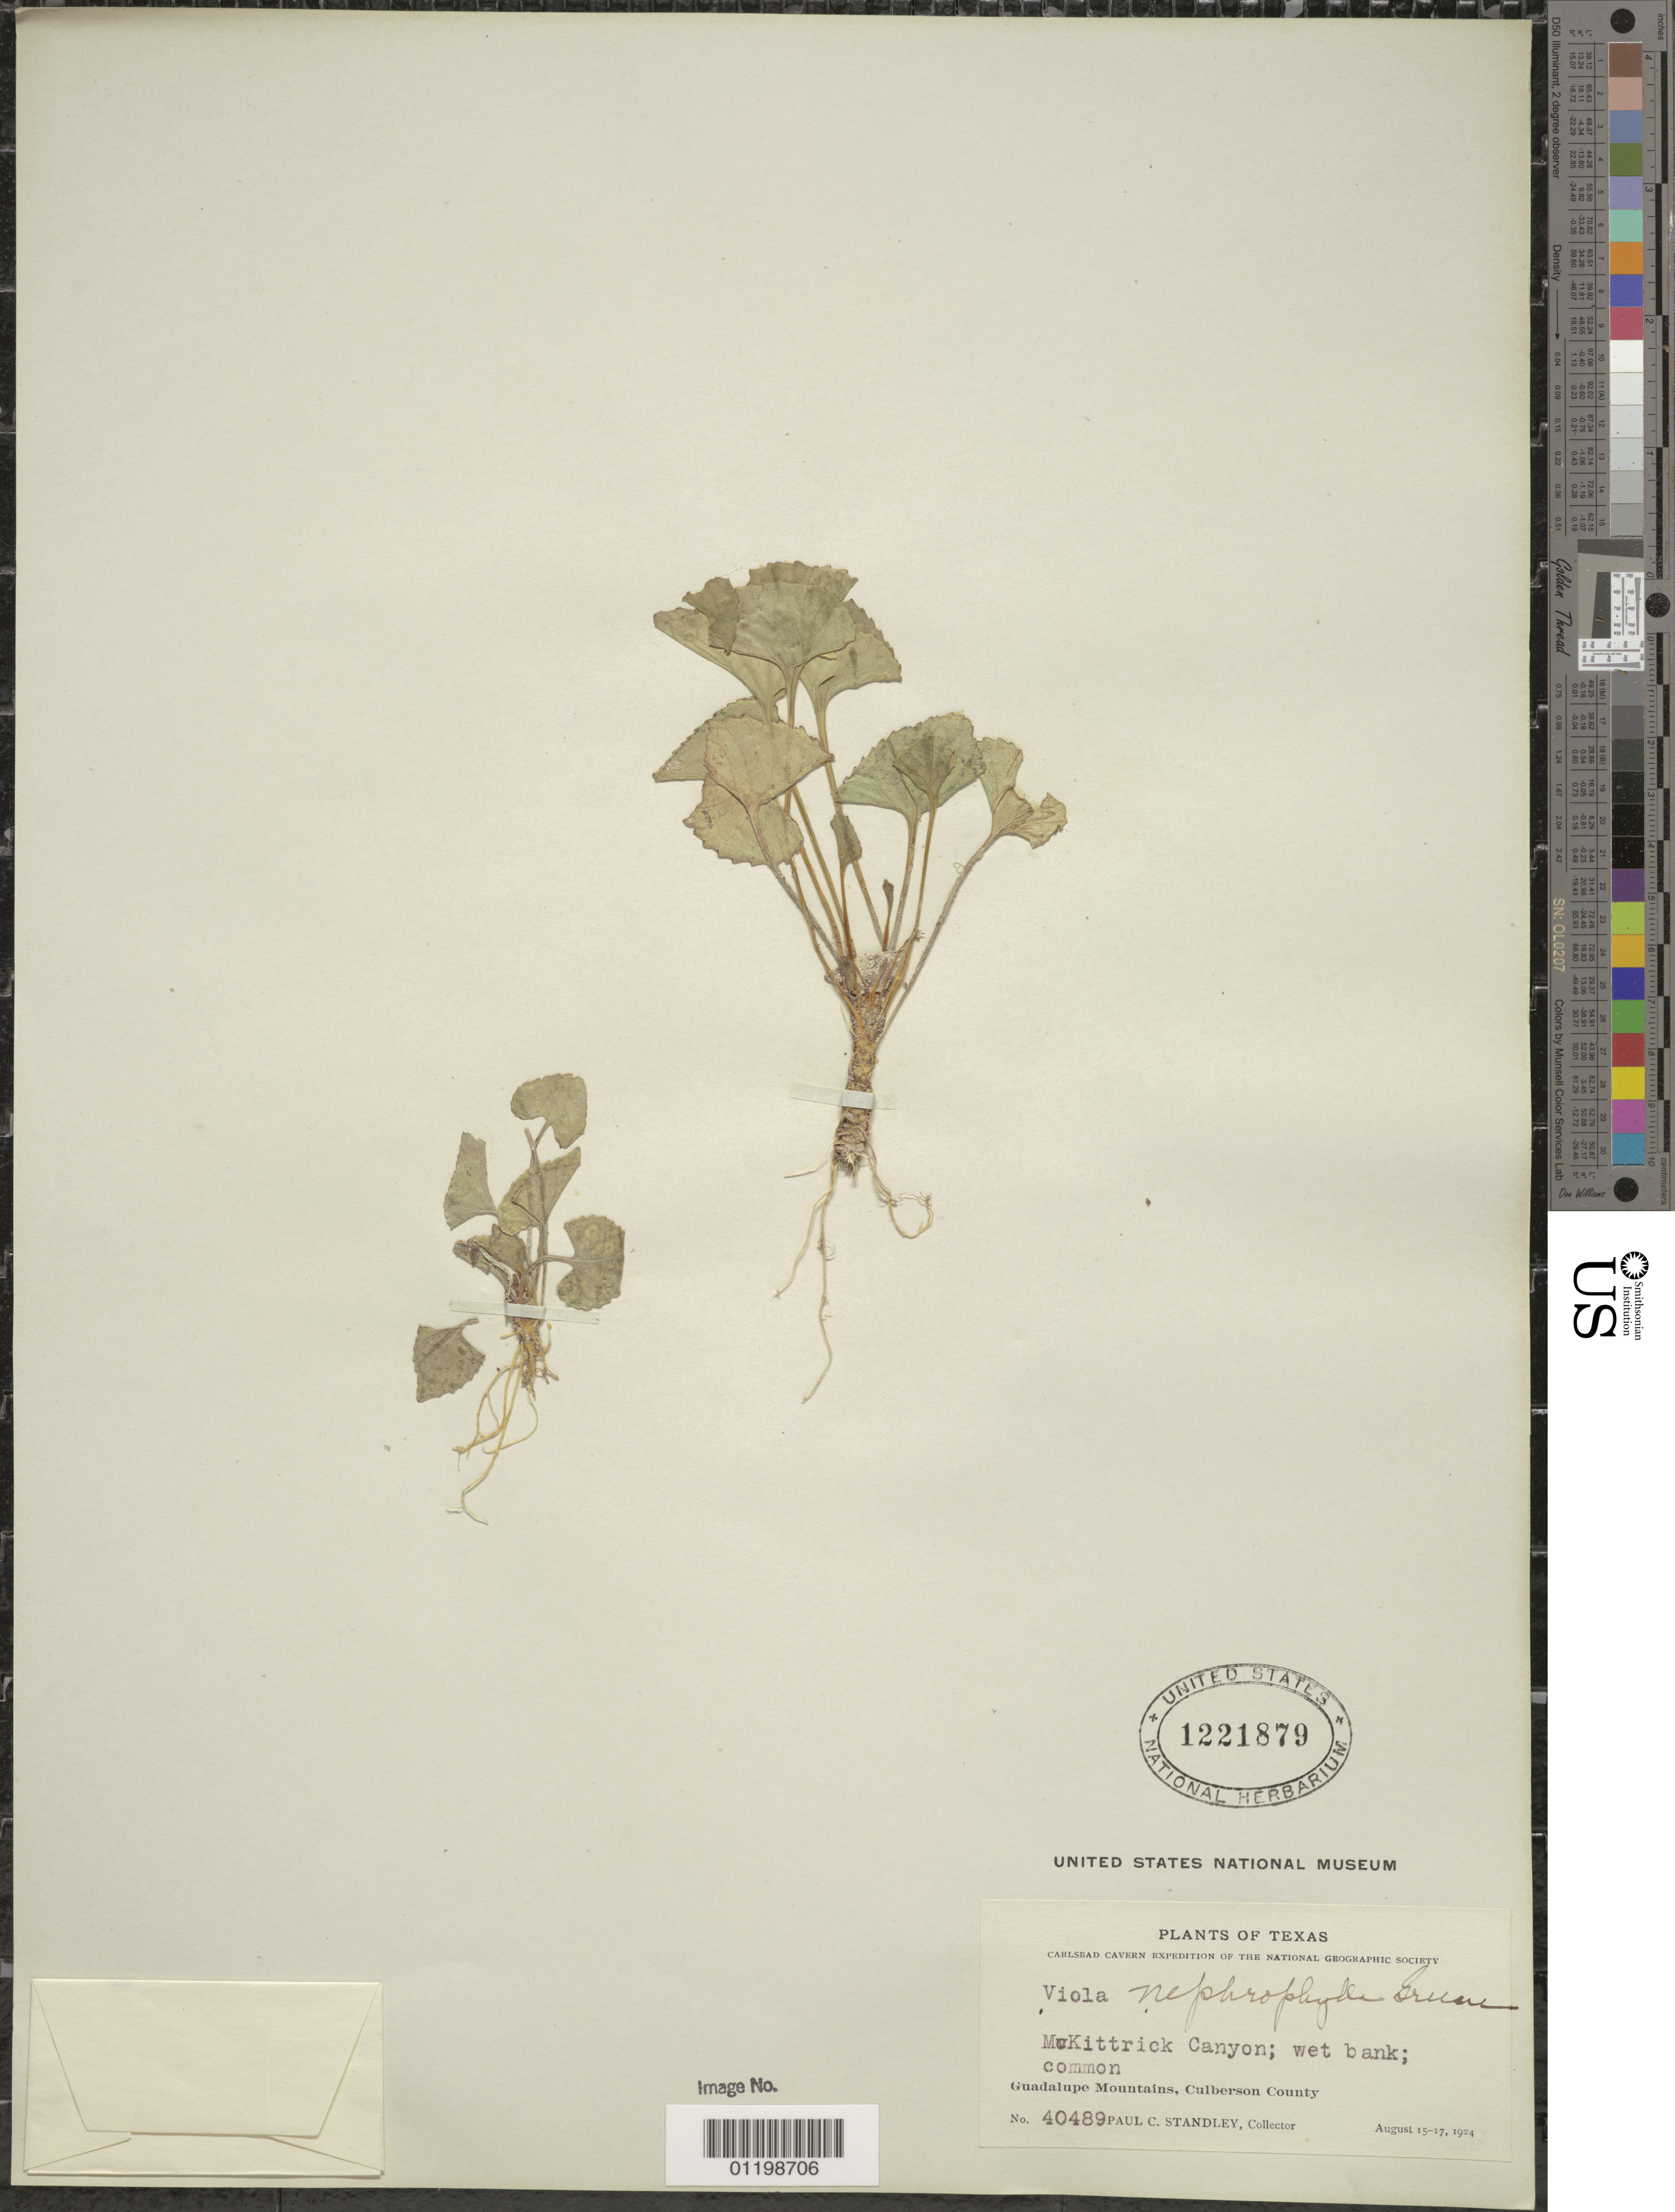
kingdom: Plantae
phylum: Tracheophyta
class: Magnoliopsida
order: Malpighiales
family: Violaceae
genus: Viola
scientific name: Viola nephrophylla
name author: Greene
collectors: P. C. Standley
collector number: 40489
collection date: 1924-08-15/1924-08-17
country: United States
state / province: Texas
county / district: Culberson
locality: Guadalupe Mountains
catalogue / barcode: US 1221879